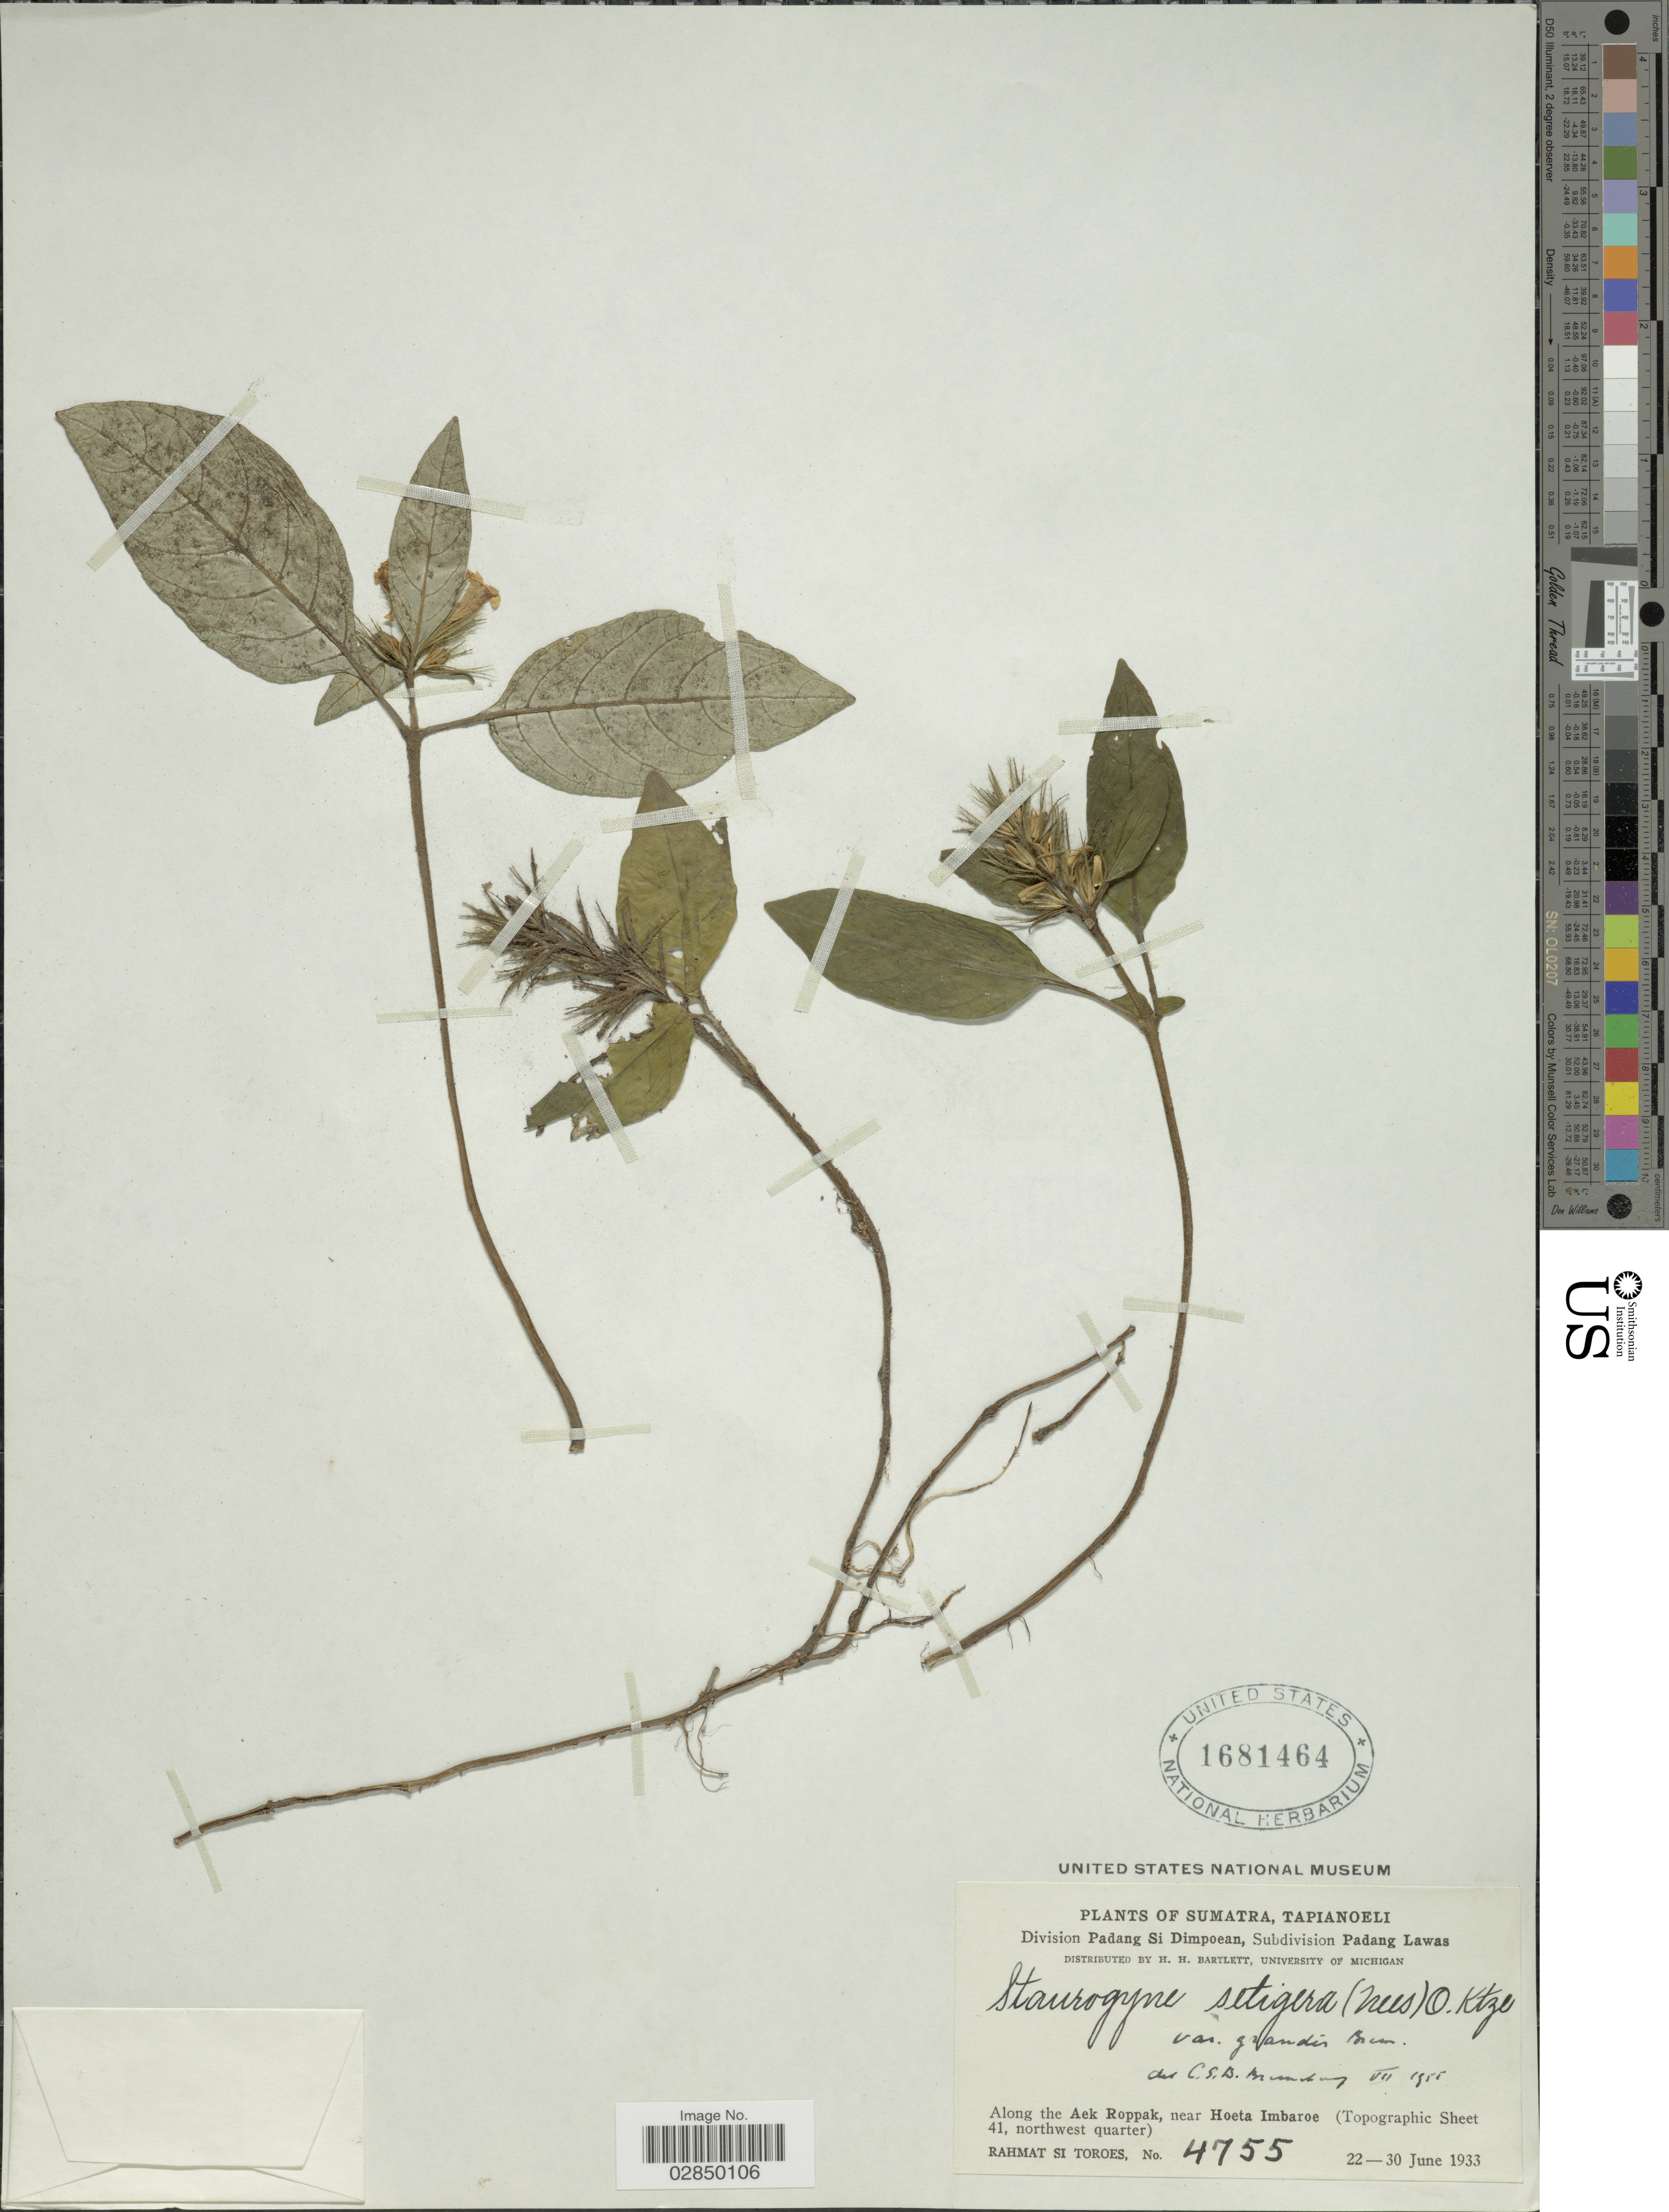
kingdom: Plantae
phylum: Tracheophyta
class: Magnoliopsida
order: Lamiales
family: Acanthaceae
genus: Staurogyne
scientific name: Staurogyne setigera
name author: Kuntze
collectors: Rahmat Si Boeea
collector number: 4755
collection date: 1933-06-22/1933-06-30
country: Indonesia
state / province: Sumatra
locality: Tapianoeli. Division Padang Si Dimpoean, Subdivision Padang Lawas. Along the Aek Roppak, near Hoeta Imbaroe (Topographic Sheet 41, northwest quarter).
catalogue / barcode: US 1681464